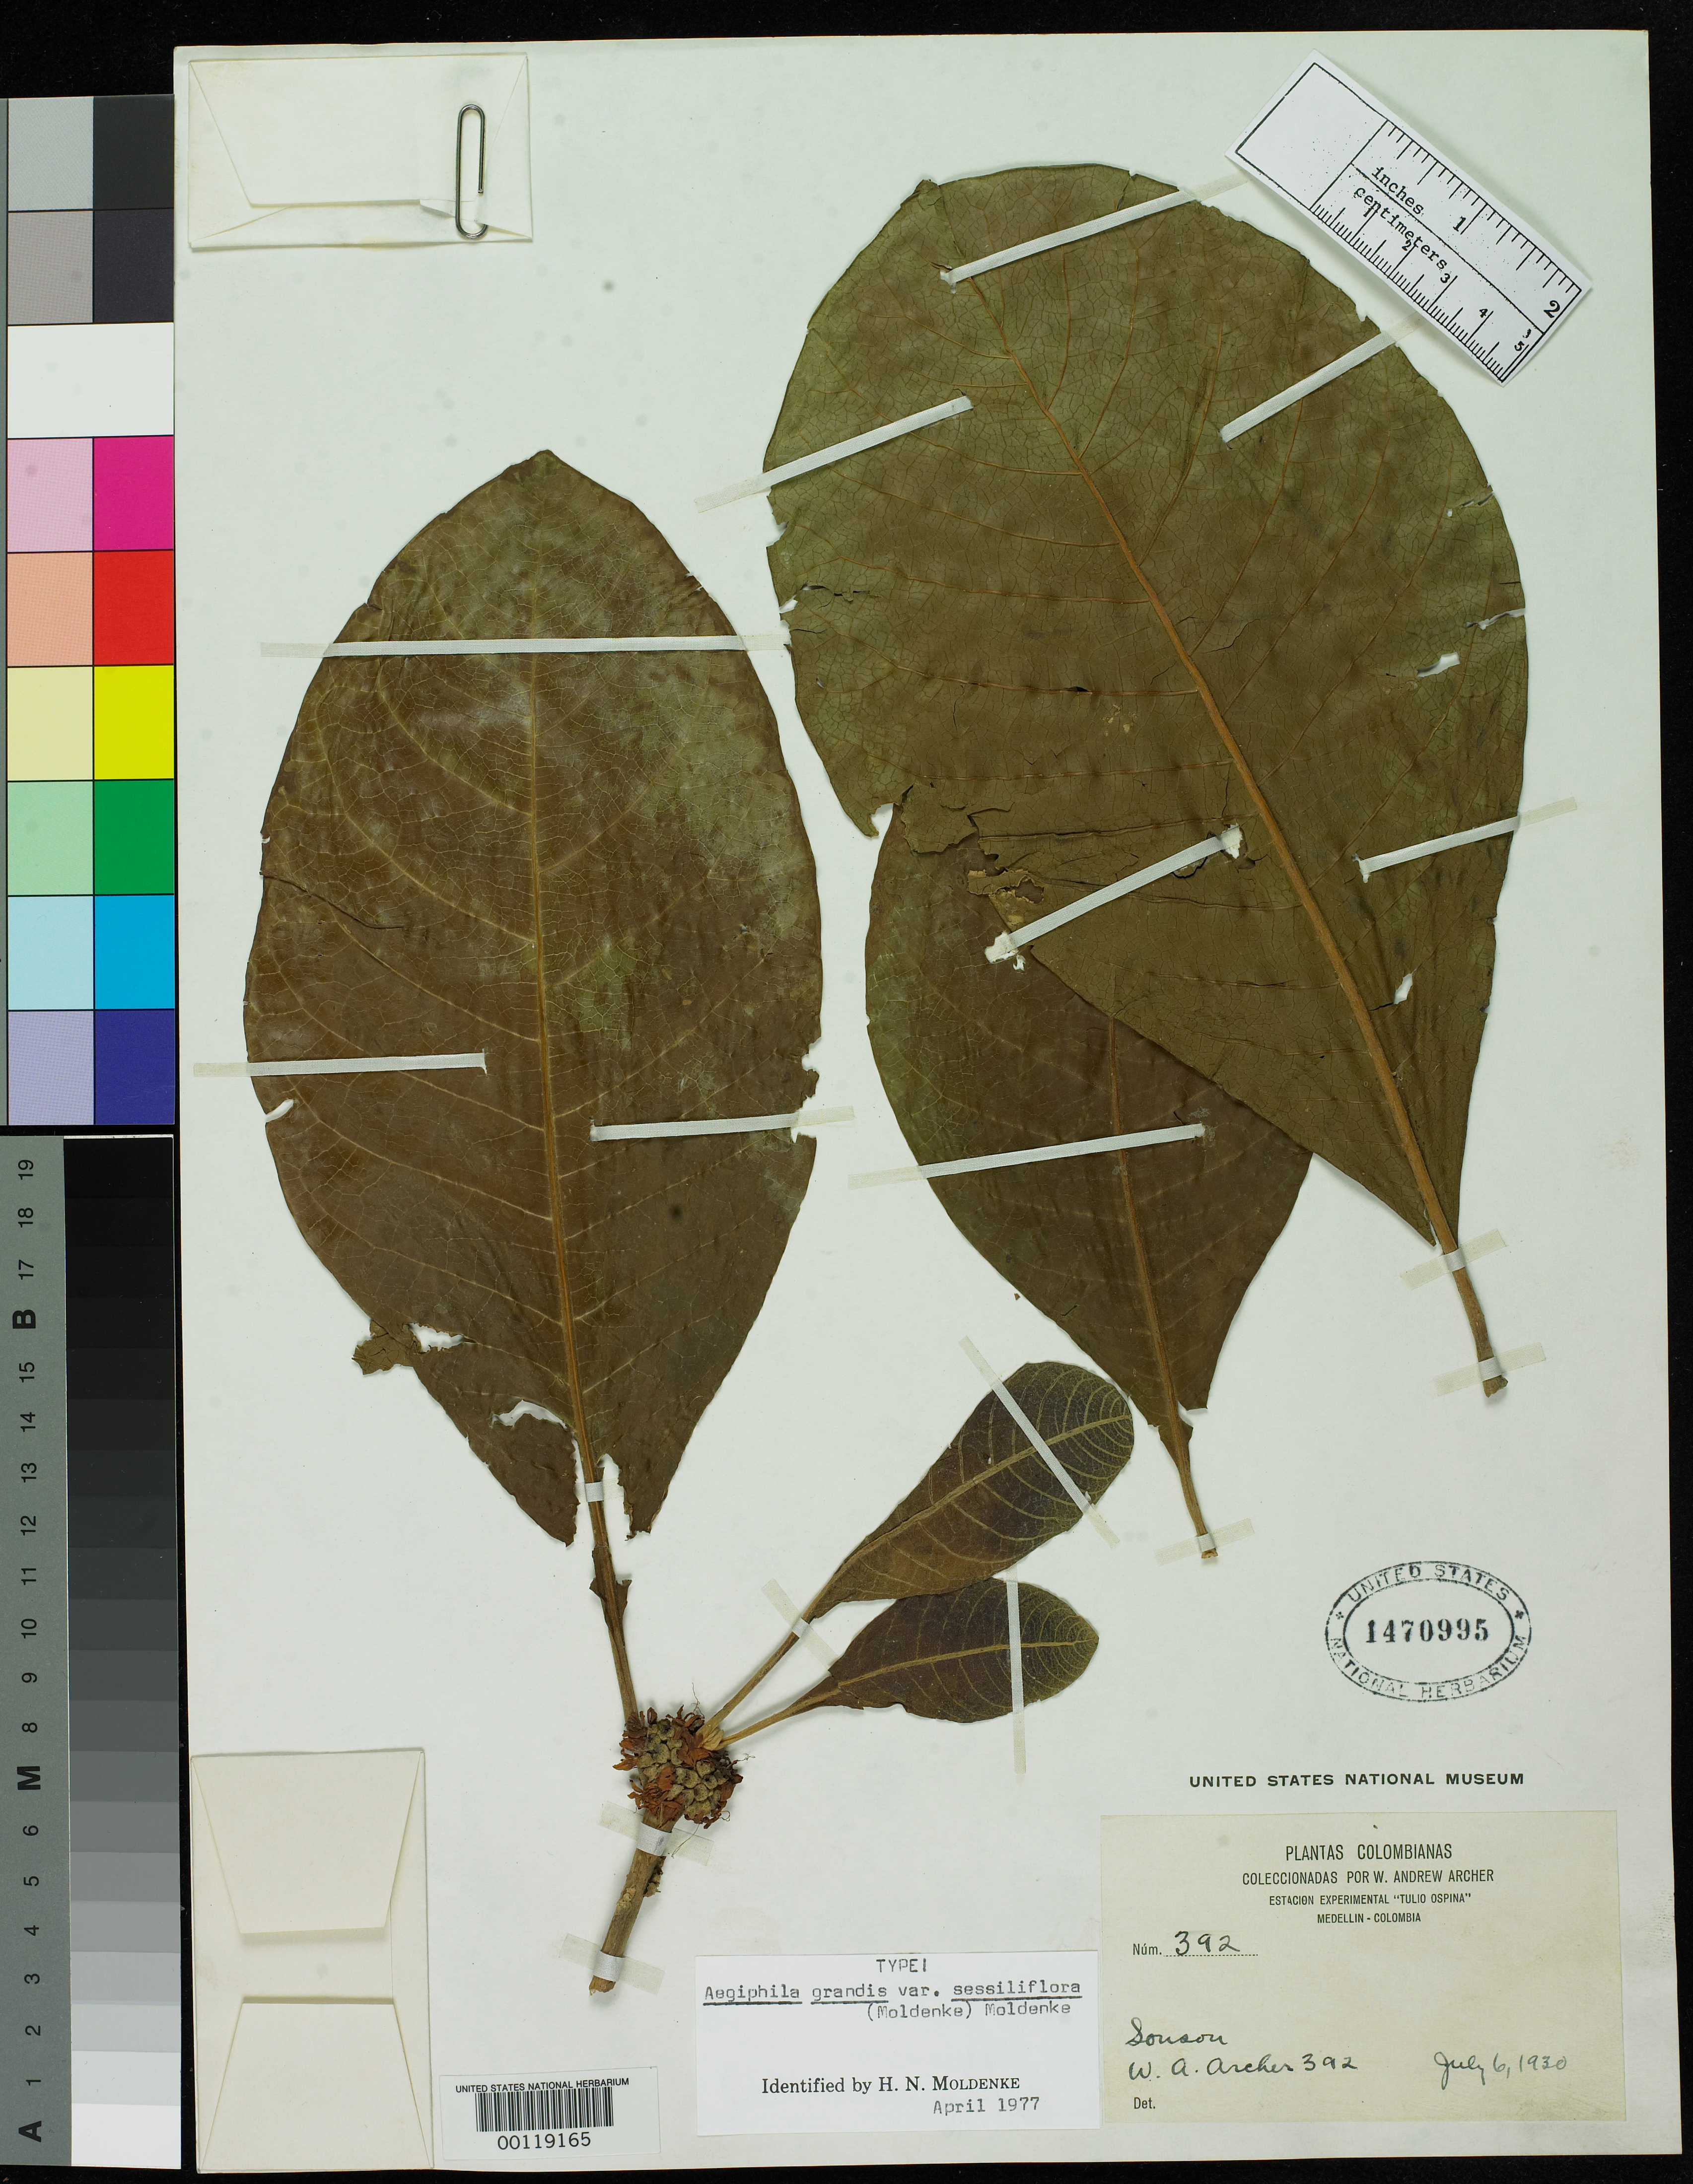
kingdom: Plantae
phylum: Tracheophyta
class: Magnoliopsida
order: Lamiales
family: Lamiaceae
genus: Aegiphila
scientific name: Aegiphila sessiliflora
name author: Moldenke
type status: Holotype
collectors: W. A. Archer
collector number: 392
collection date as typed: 06 Jul 1930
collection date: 1930-07-06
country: Colombia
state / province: Antioquia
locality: Medellin, Estacion Experimental, Tulio Ospina.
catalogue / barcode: US 1470995